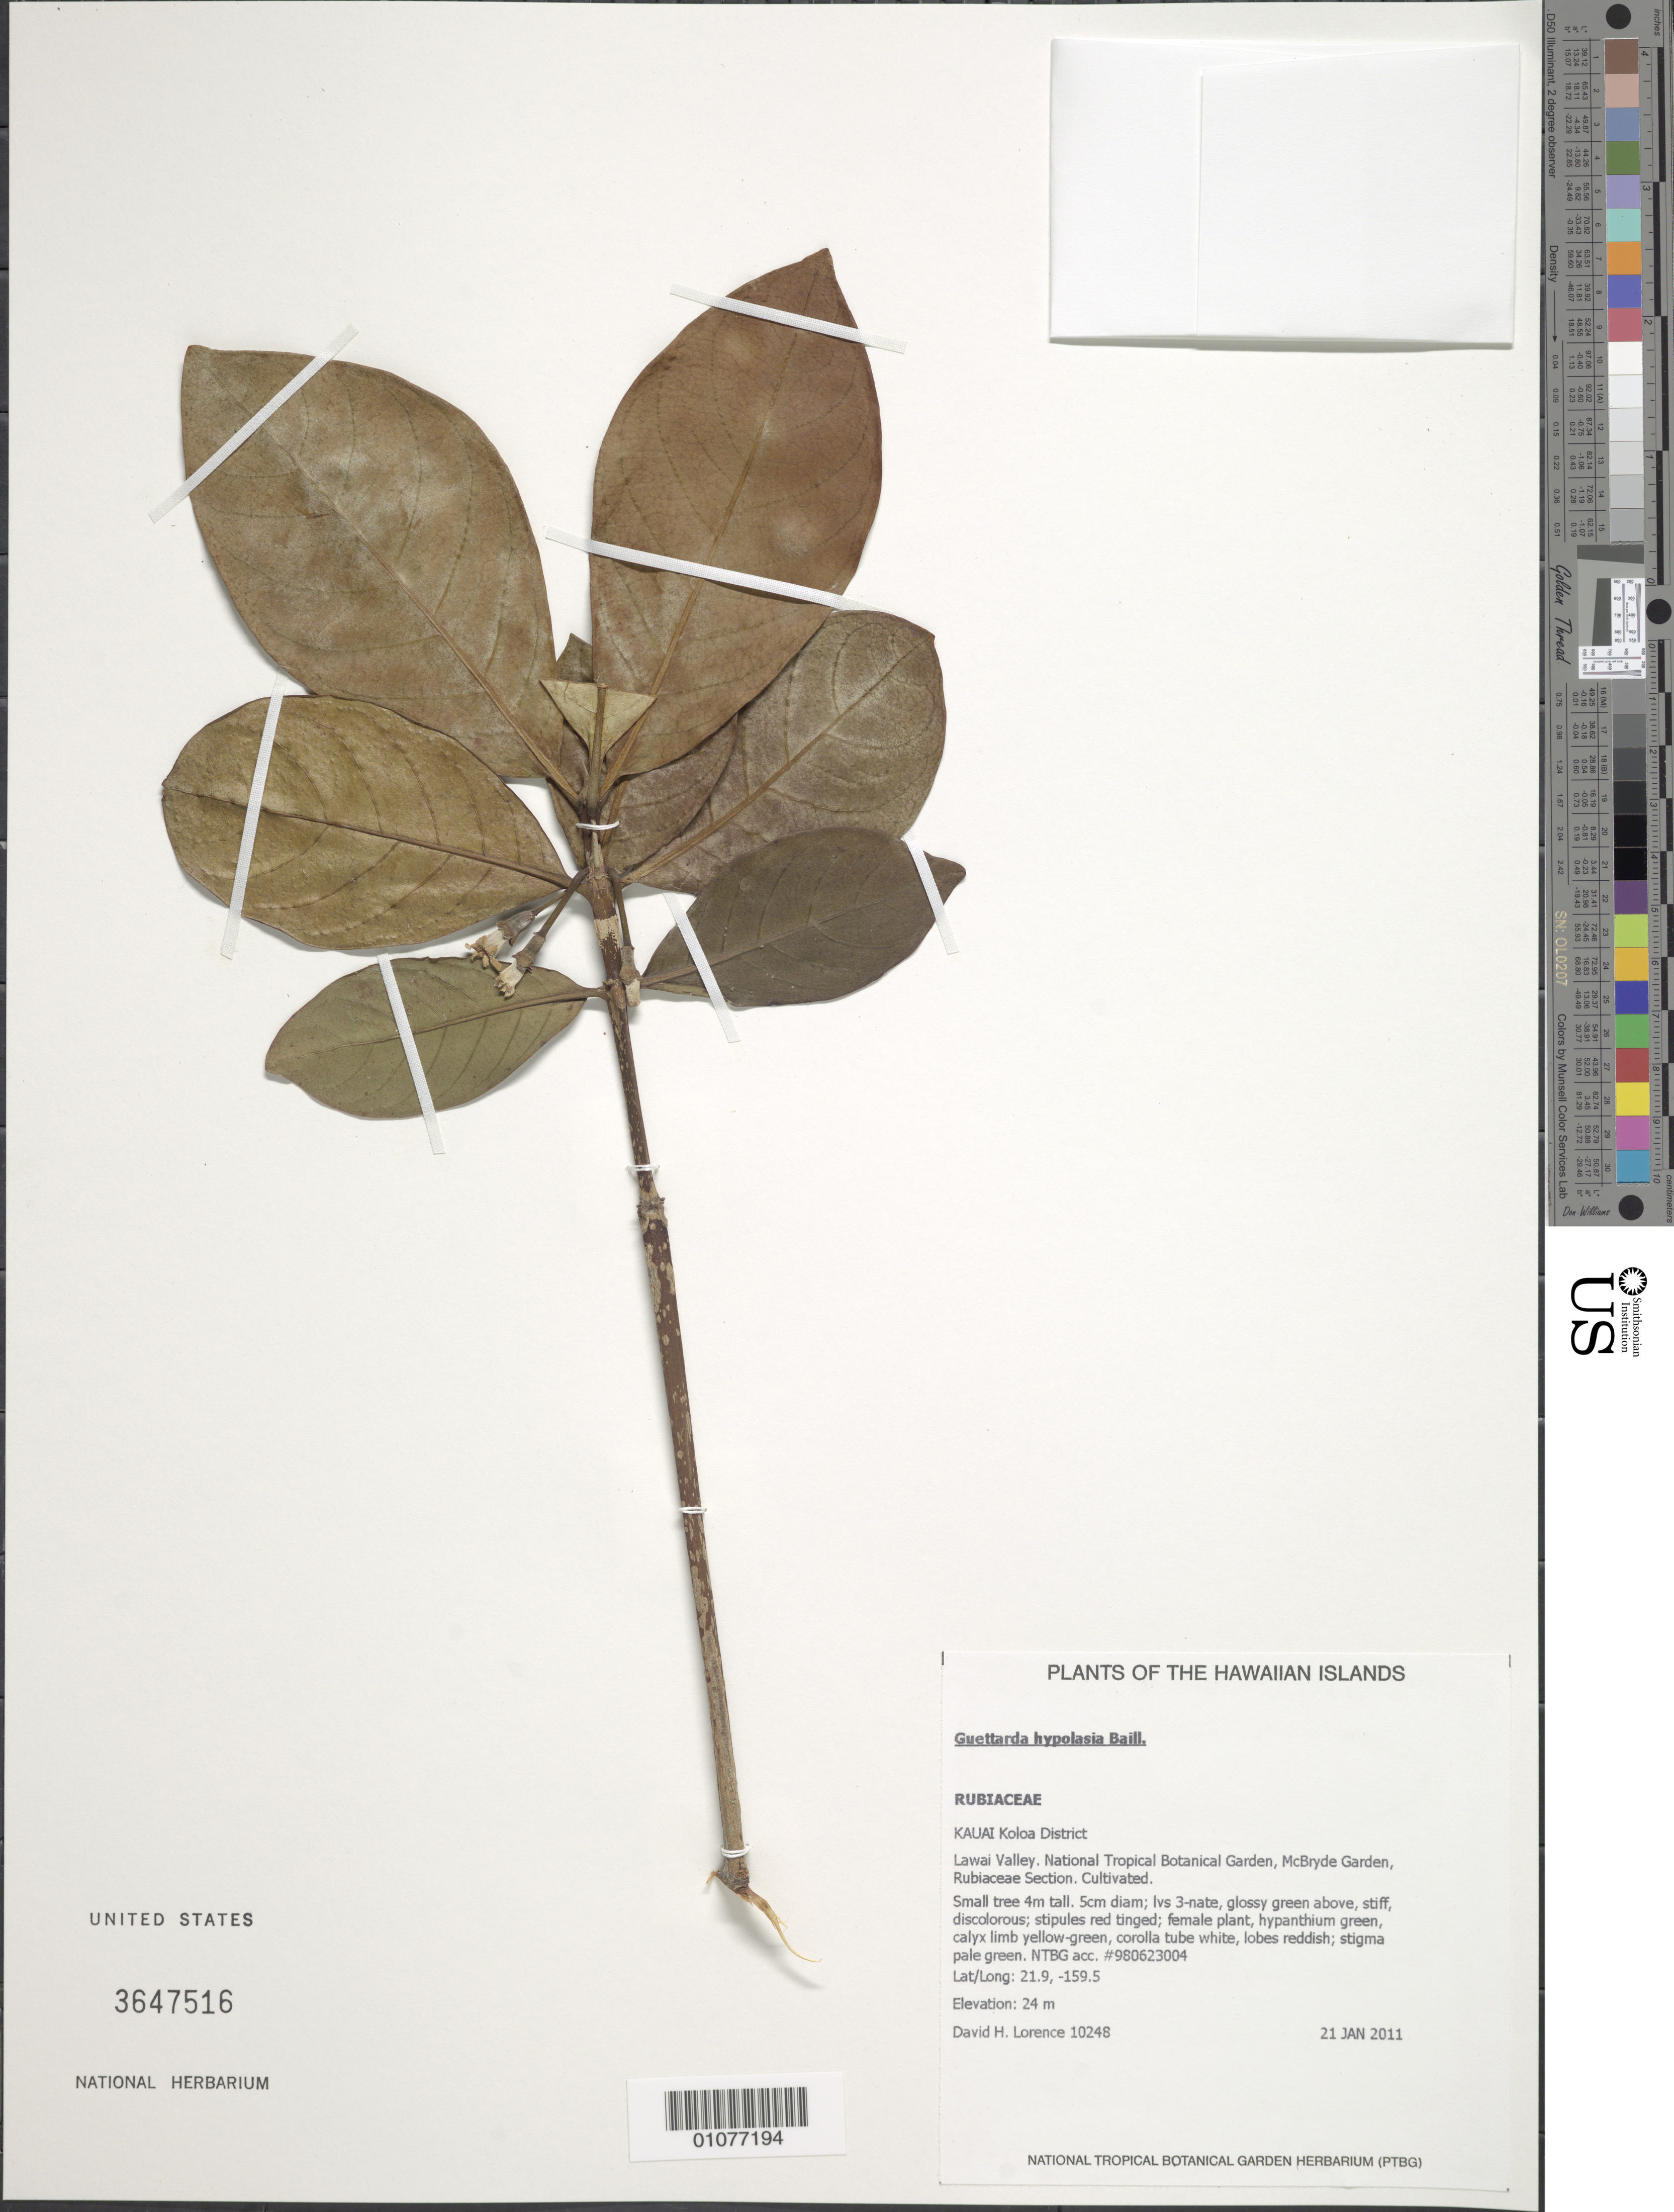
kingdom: Plantae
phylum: Tracheophyta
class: Magnoliopsida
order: Gentianales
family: Rubiaceae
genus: Guettarda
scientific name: Guettarda hypolasia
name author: Baill.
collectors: D. Lorence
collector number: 10248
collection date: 2011-01-21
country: United States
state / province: Hawaii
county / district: Kauai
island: Kaua'i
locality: Lawai Valley, National Tropical Botanical Garden, McBryde Garden, Rubiaceae section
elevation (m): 24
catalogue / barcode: US 3647516